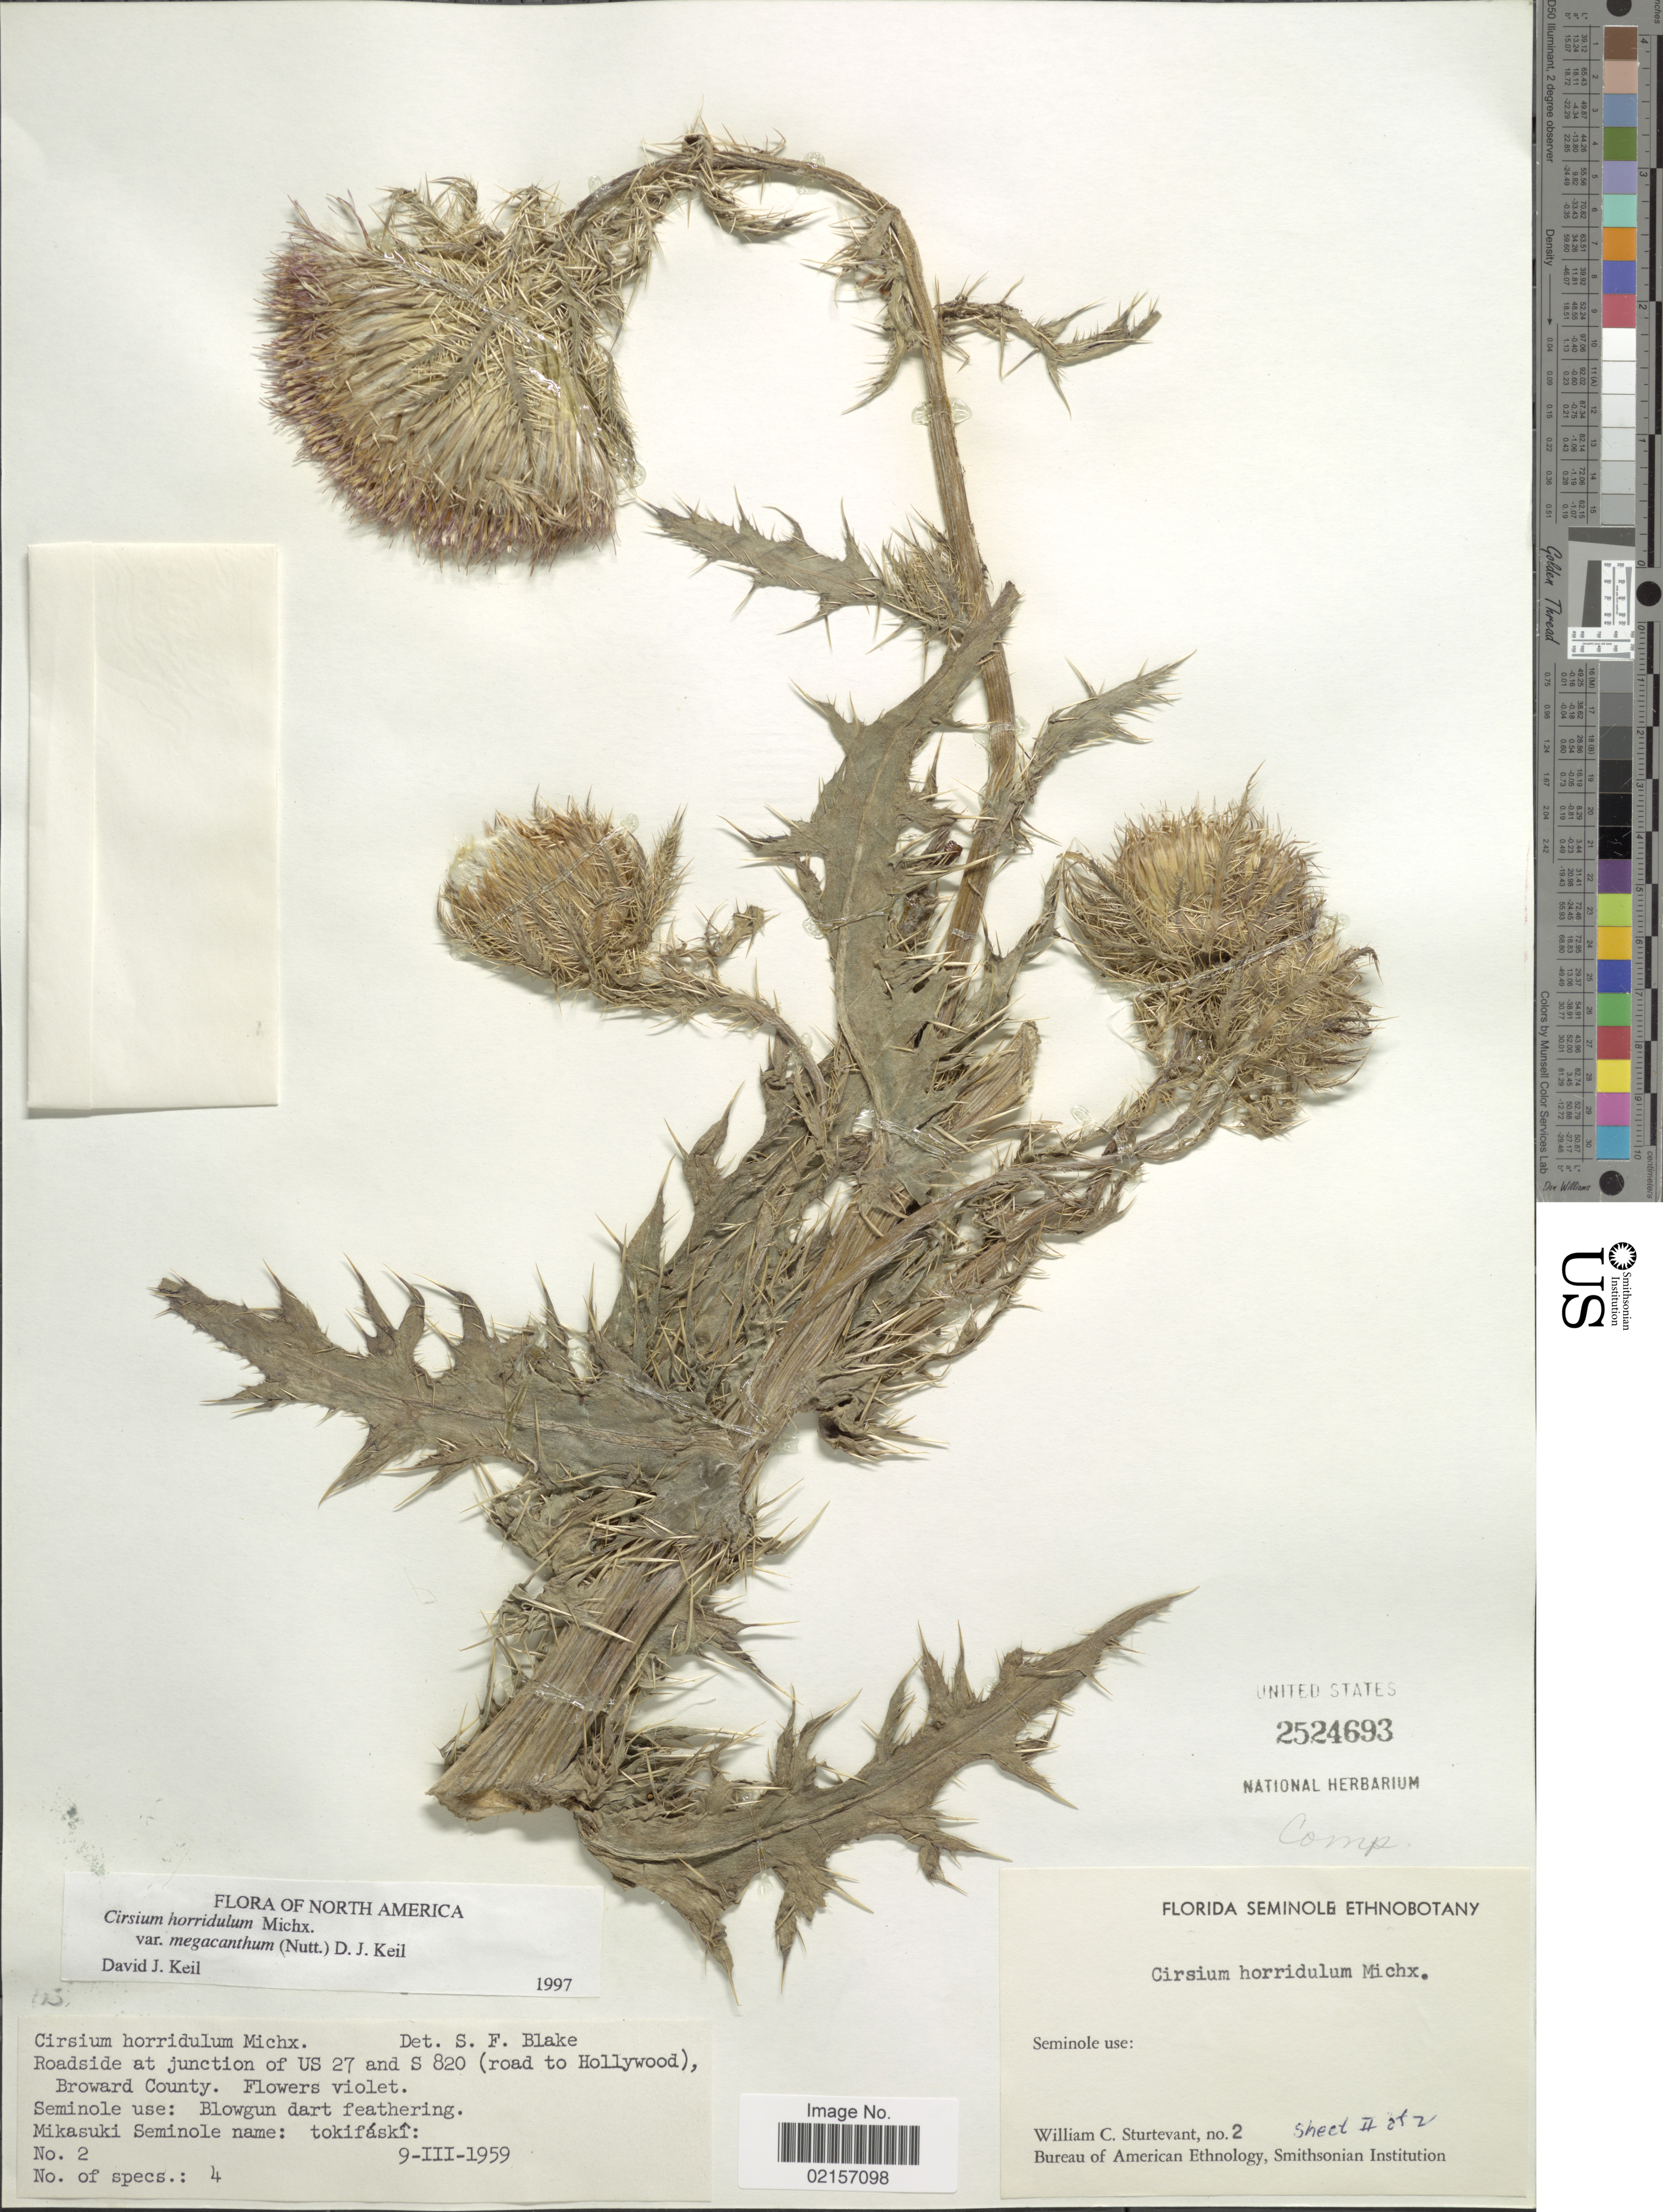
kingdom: Plantae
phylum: Tracheophyta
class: Magnoliopsida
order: Asterales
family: Asteraceae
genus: Cirsium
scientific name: Cirsium horridulum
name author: Michx.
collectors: W. Sturtevant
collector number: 2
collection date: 1959-03-09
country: United States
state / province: Florida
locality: Roadside at junction of US 27 and S820 (road to Hollywood), Broward County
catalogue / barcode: US 2524693